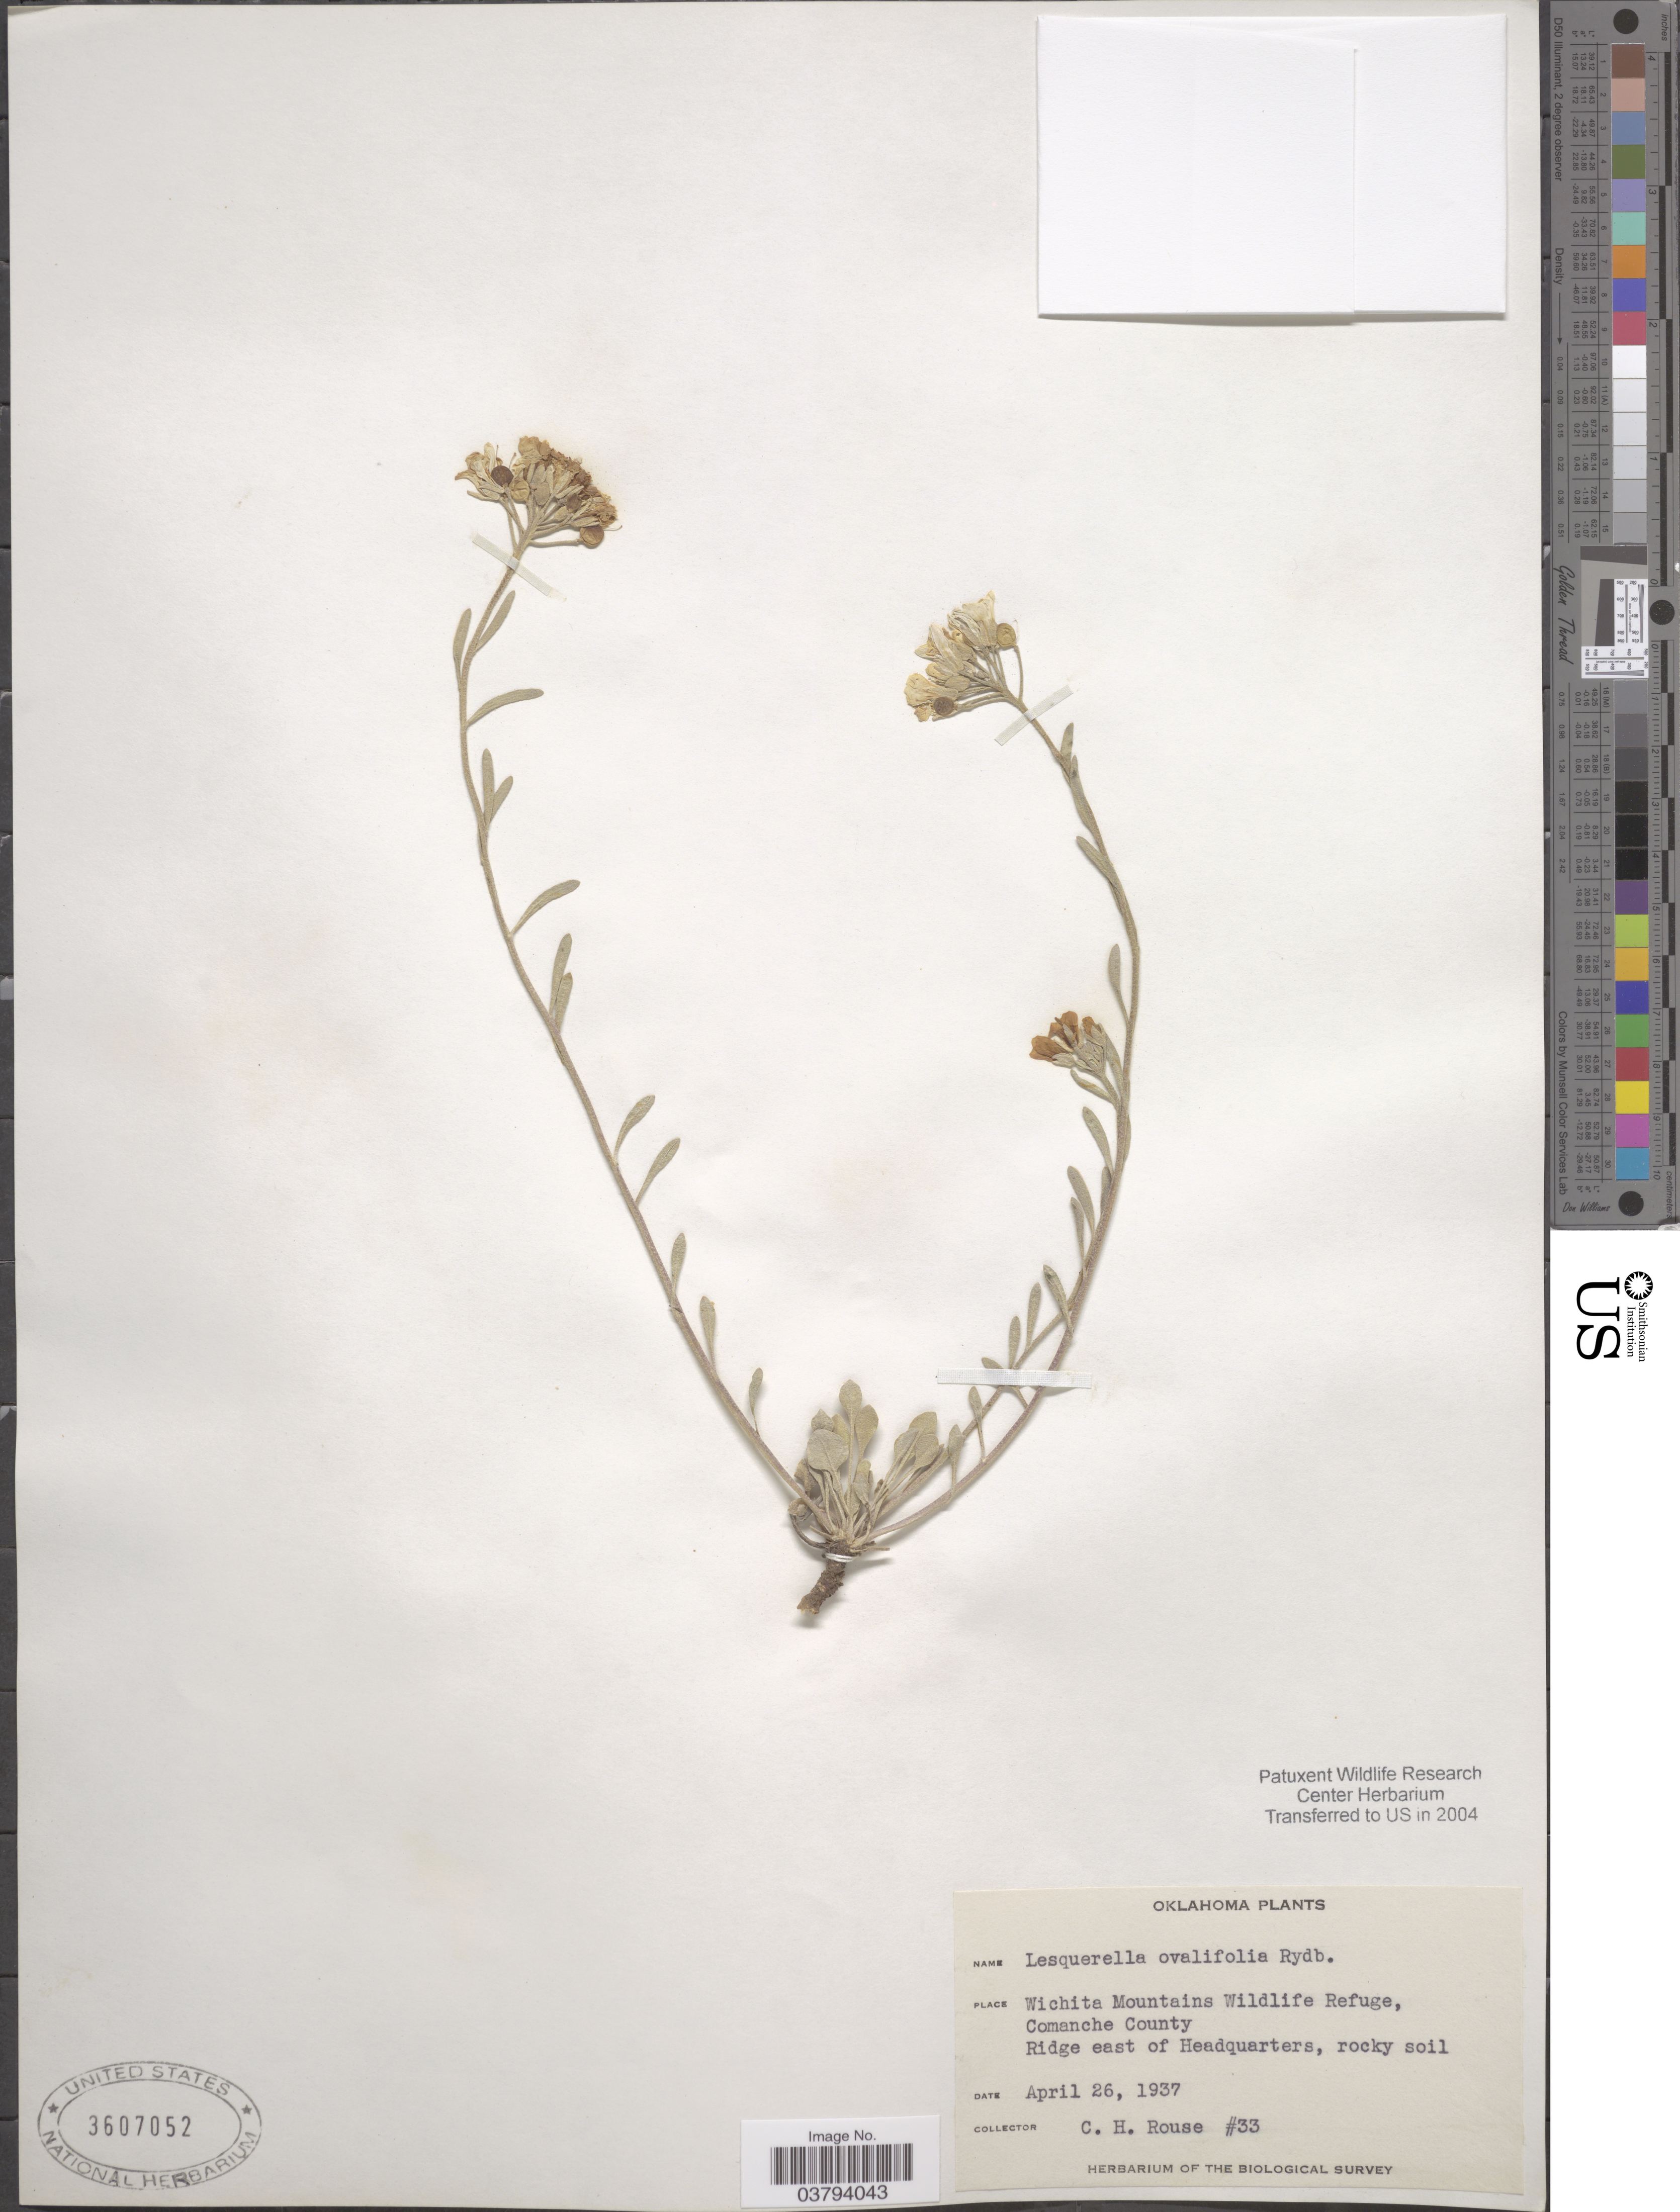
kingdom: Plantae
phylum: Tracheophyta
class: Magnoliopsida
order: Brassicales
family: Brassicaceae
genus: Lesquerella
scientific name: Lesquerella ovalifolia subsp. ovalifolia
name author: Rydb. ex Britton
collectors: C. Rouse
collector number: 33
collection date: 1937-04-26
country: United States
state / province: Oklahoma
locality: Wichita Mountains Wildlife Refuge, Comanche County. Ridge east of Headquarters.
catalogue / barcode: US 3607052